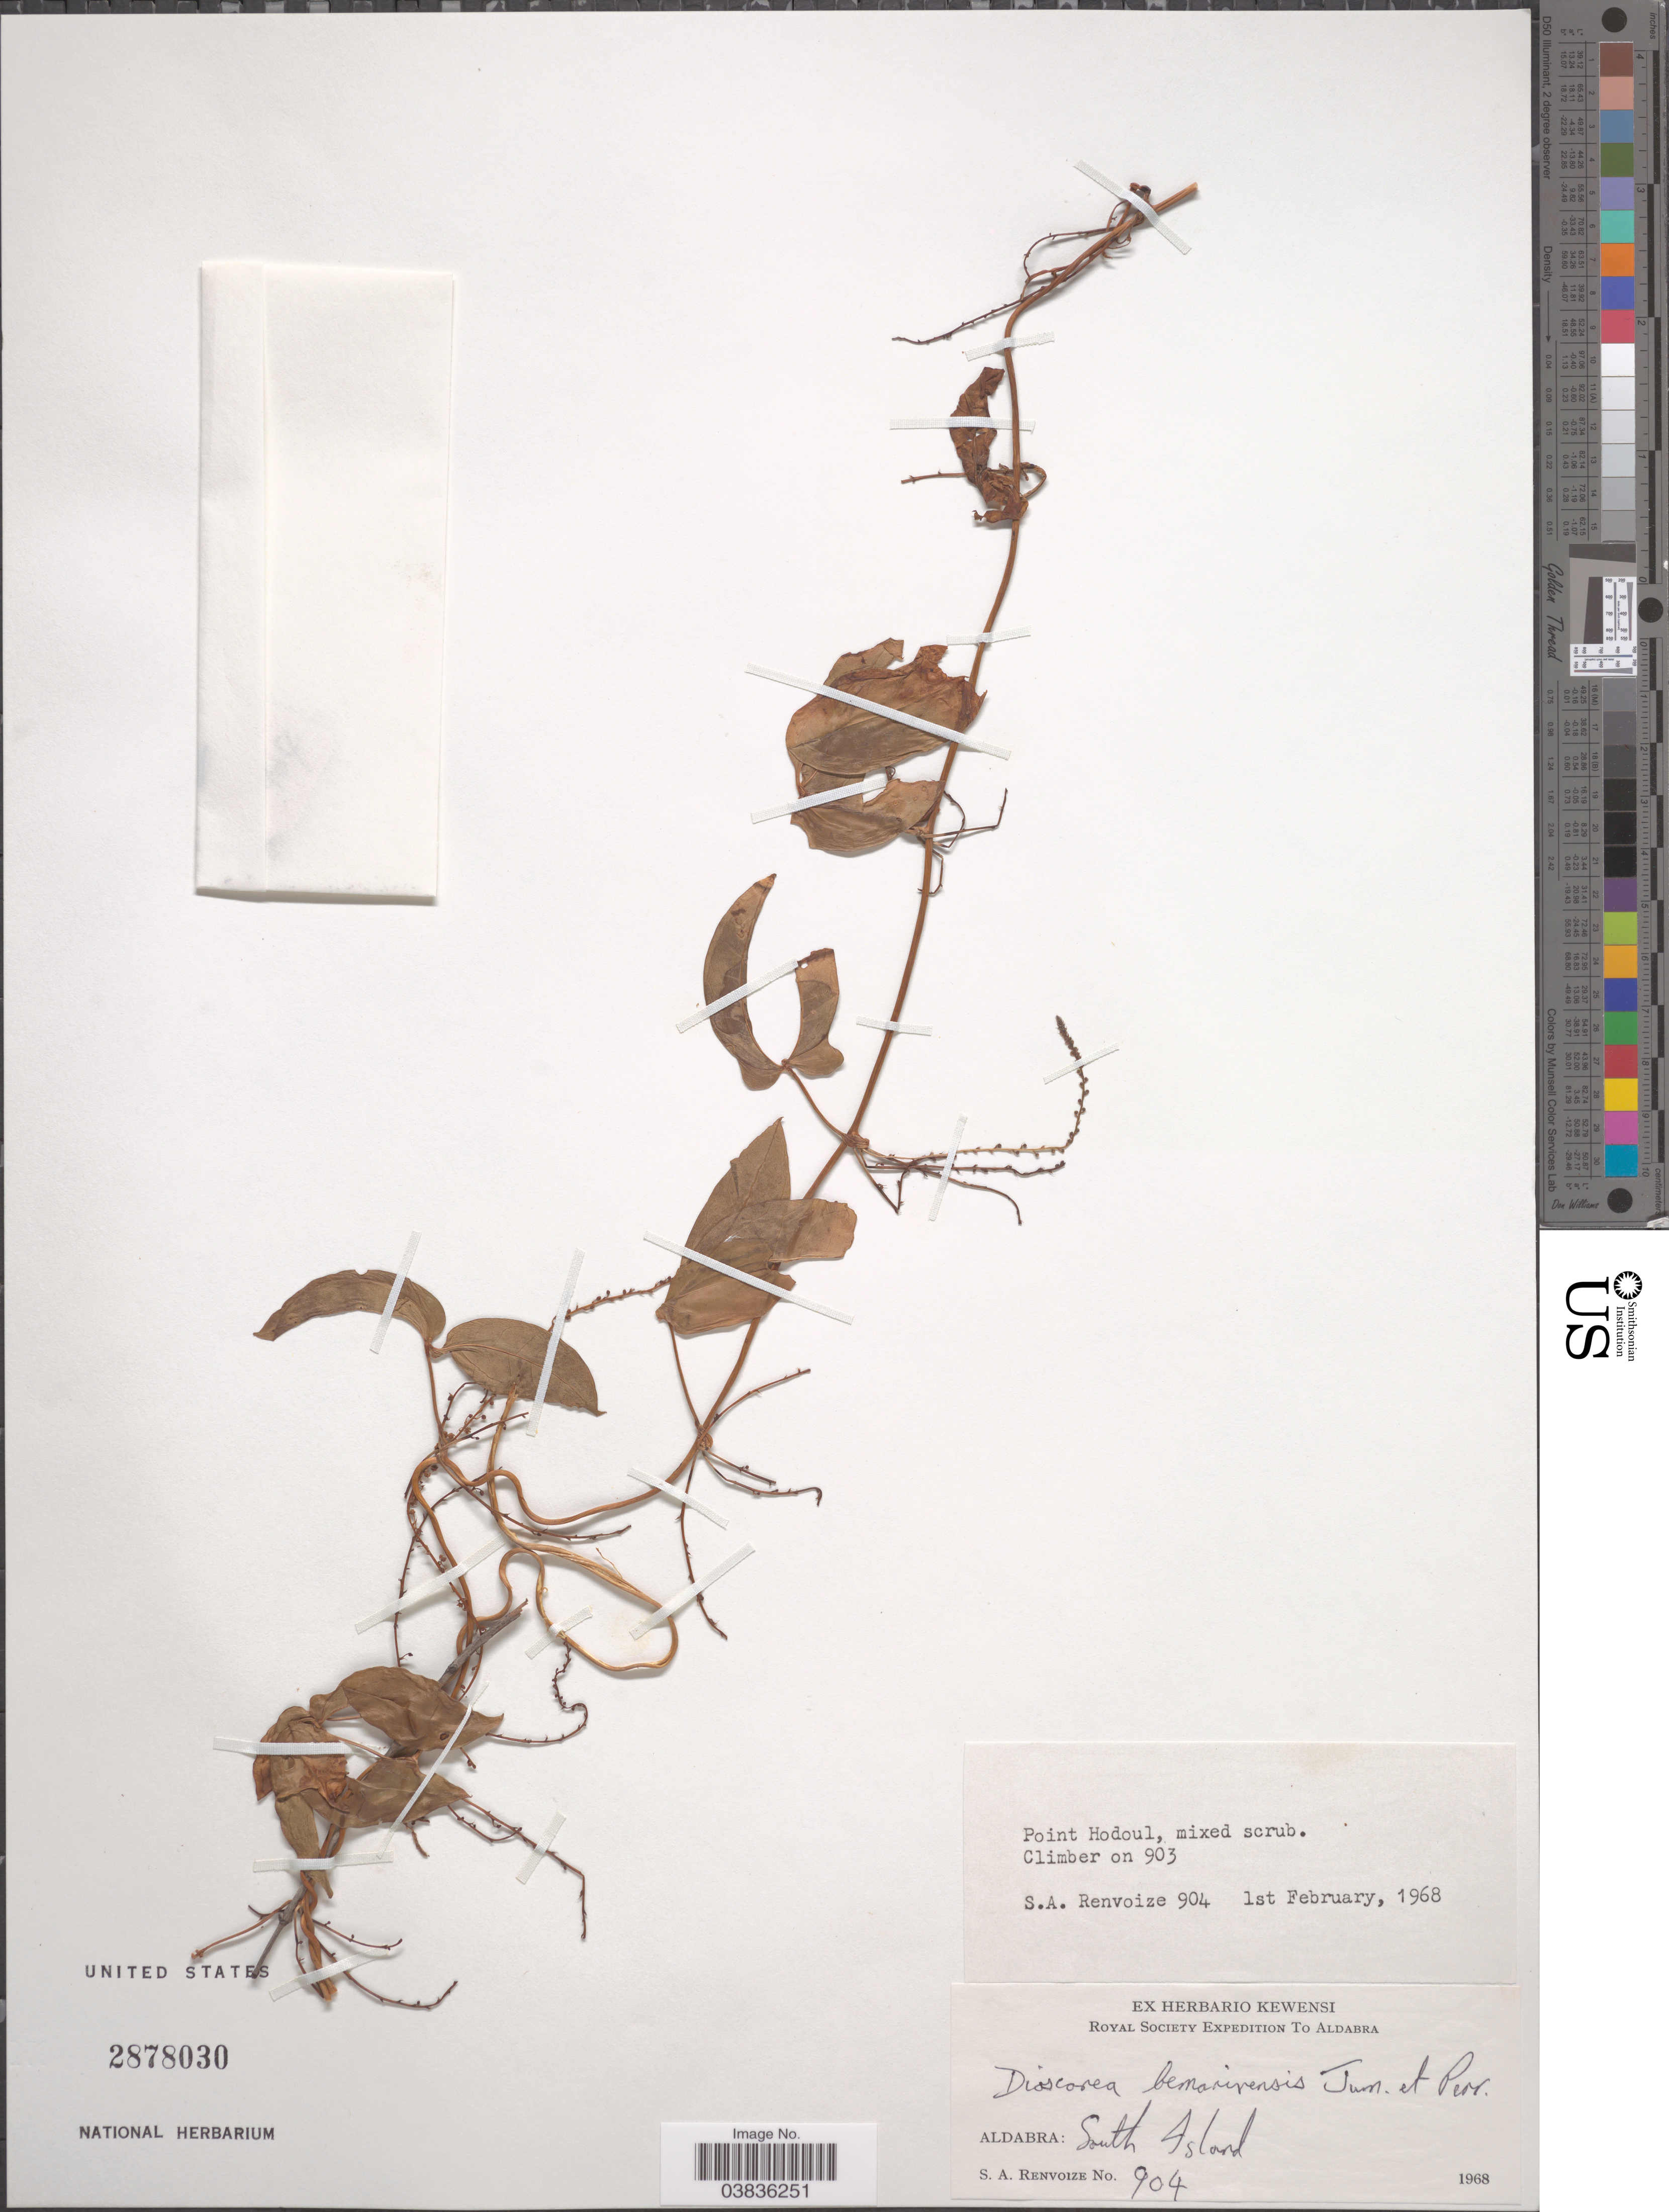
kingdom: Plantae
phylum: Tracheophyta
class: Liliopsida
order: Dioscoreales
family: Dioscoreaceae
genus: Dioscorea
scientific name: Dioscorea bemarivensis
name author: Jum. & H. Perrier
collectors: S. A. Renvoize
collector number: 904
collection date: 1968-02-01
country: Seychelles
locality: Aldabra: South Island. Point Hodoul. Climber on 903.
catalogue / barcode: US 2878030